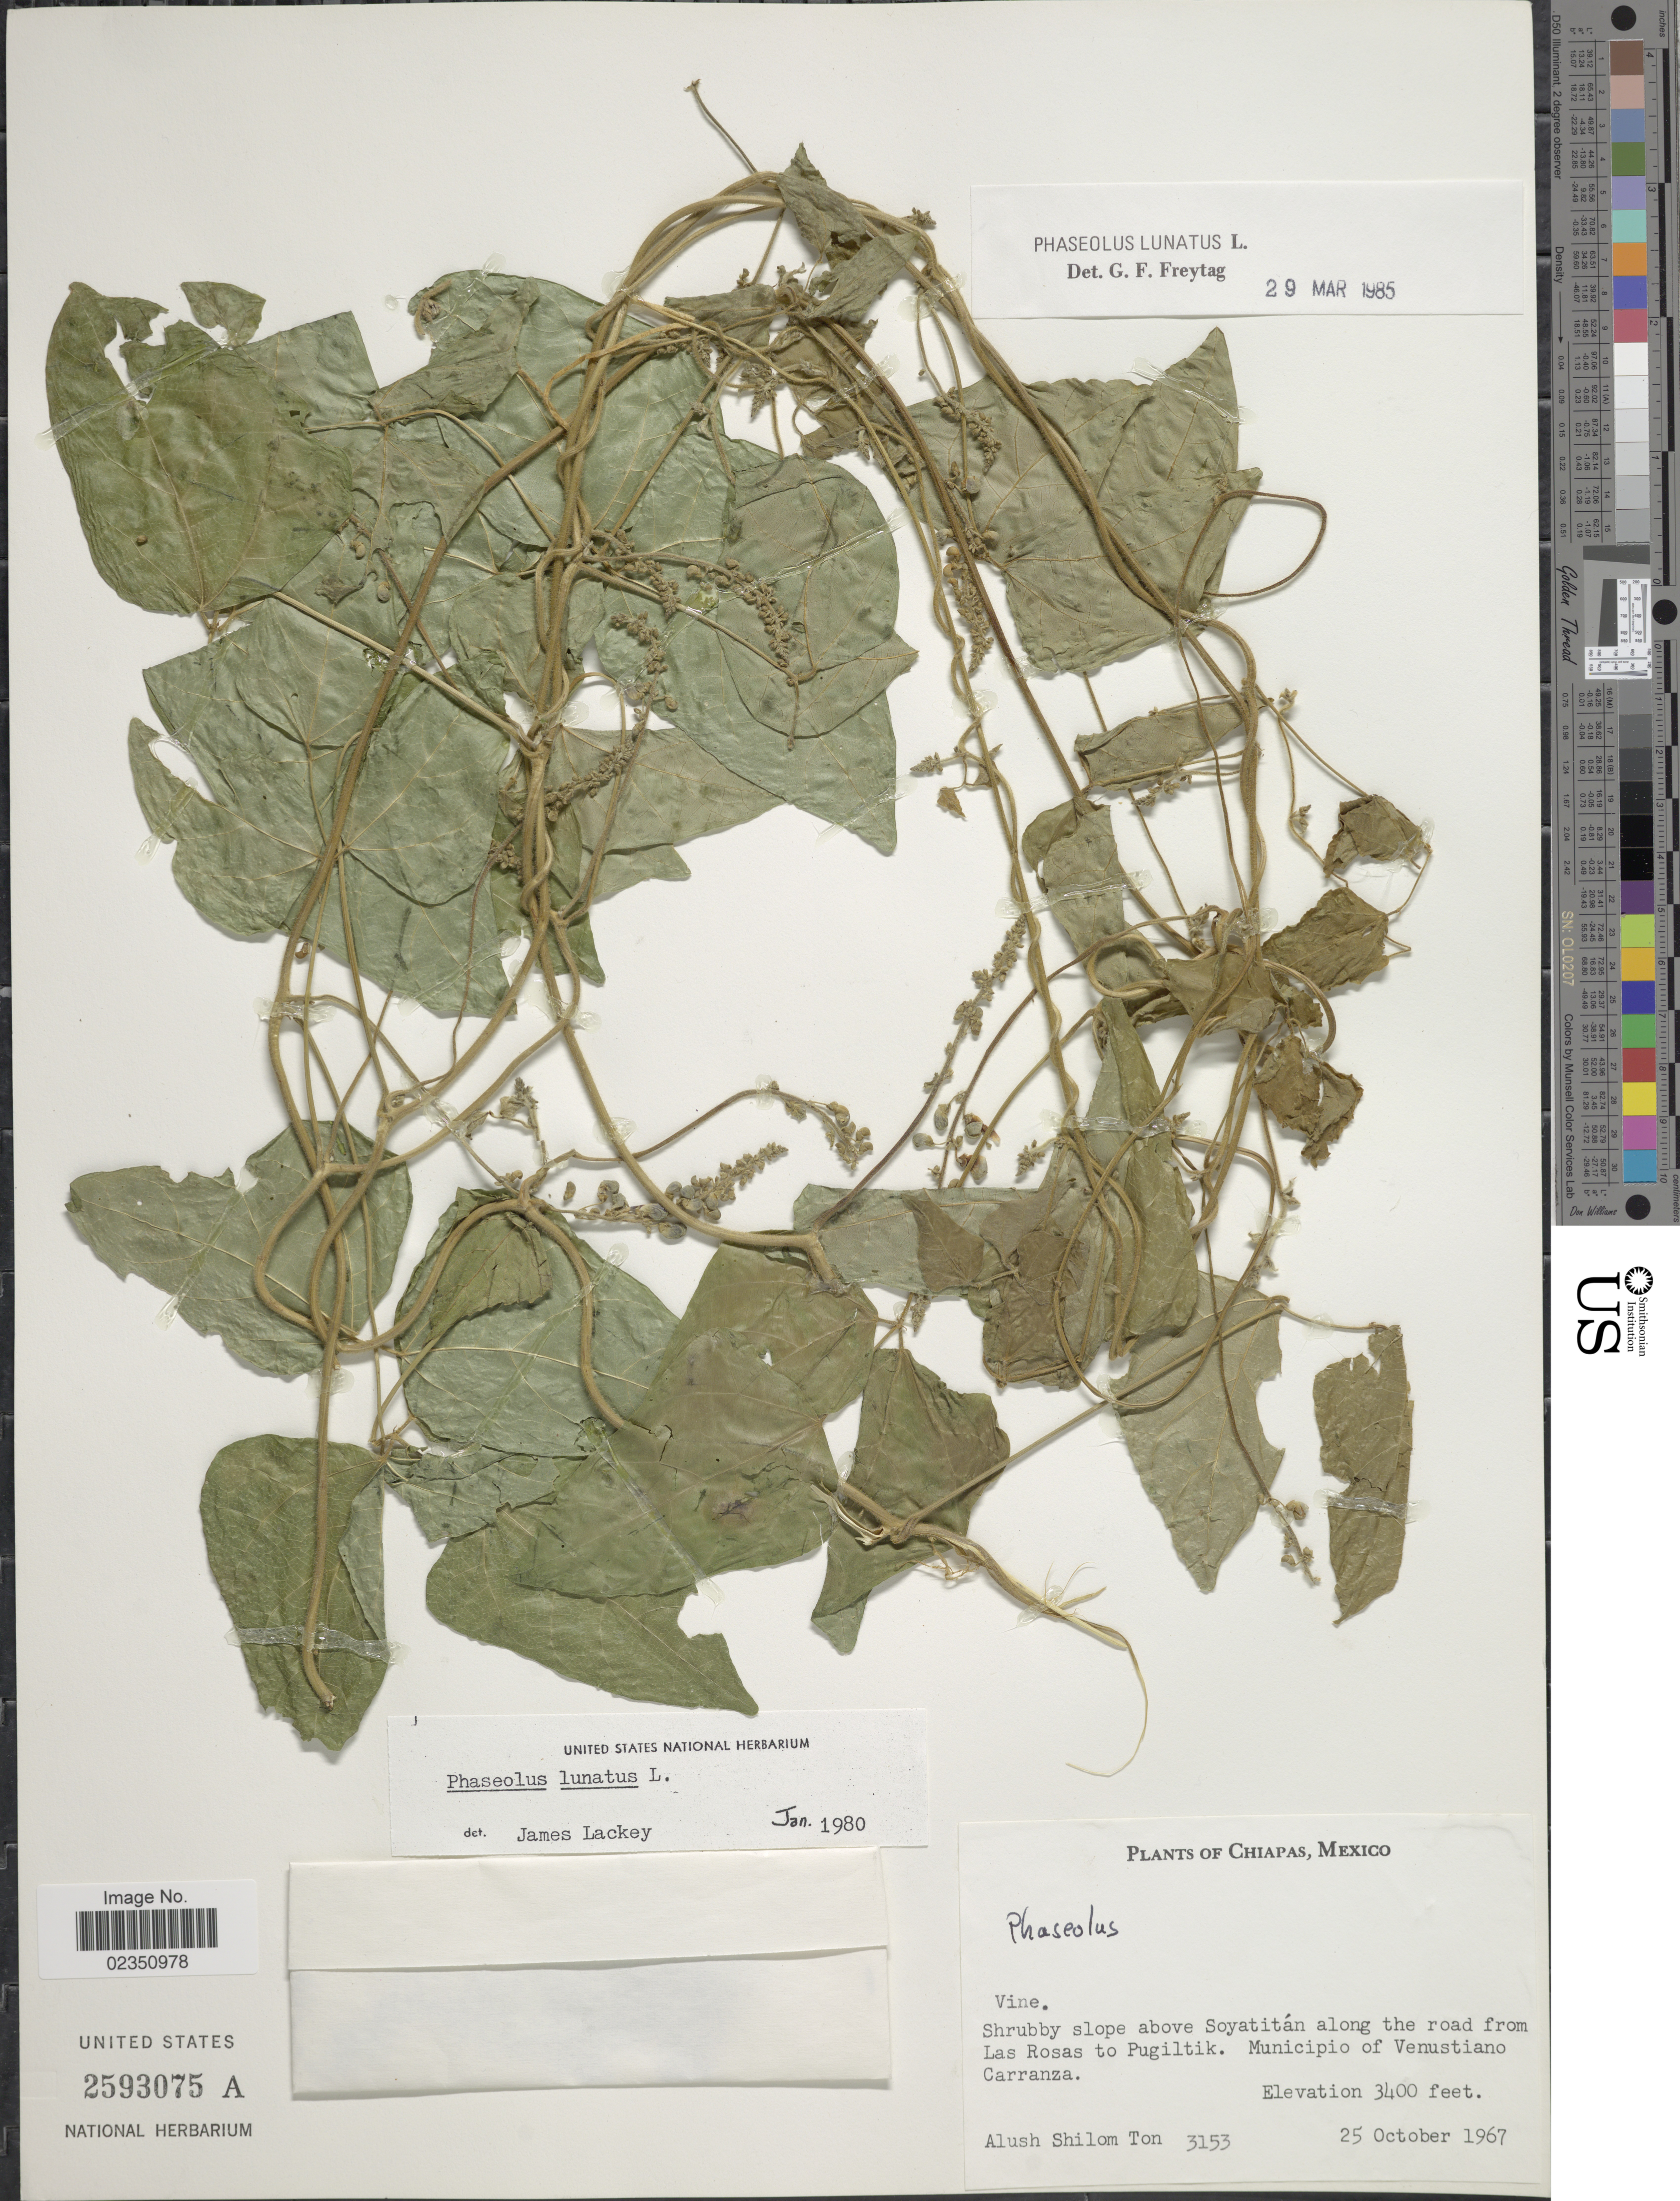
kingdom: Plantae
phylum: Tracheophyta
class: Magnoliopsida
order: Fabales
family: Fabaceae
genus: Phaseolus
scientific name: Phaseolus lunatus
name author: L.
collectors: A. M. Ton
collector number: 3153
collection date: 1967-10-25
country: Mexico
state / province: Chiapas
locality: Shrubby slope above Soyatitán along the road from Las Rosas to Pugiltik. Municipio of Venustiano Carranza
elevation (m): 1036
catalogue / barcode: US 2593075A